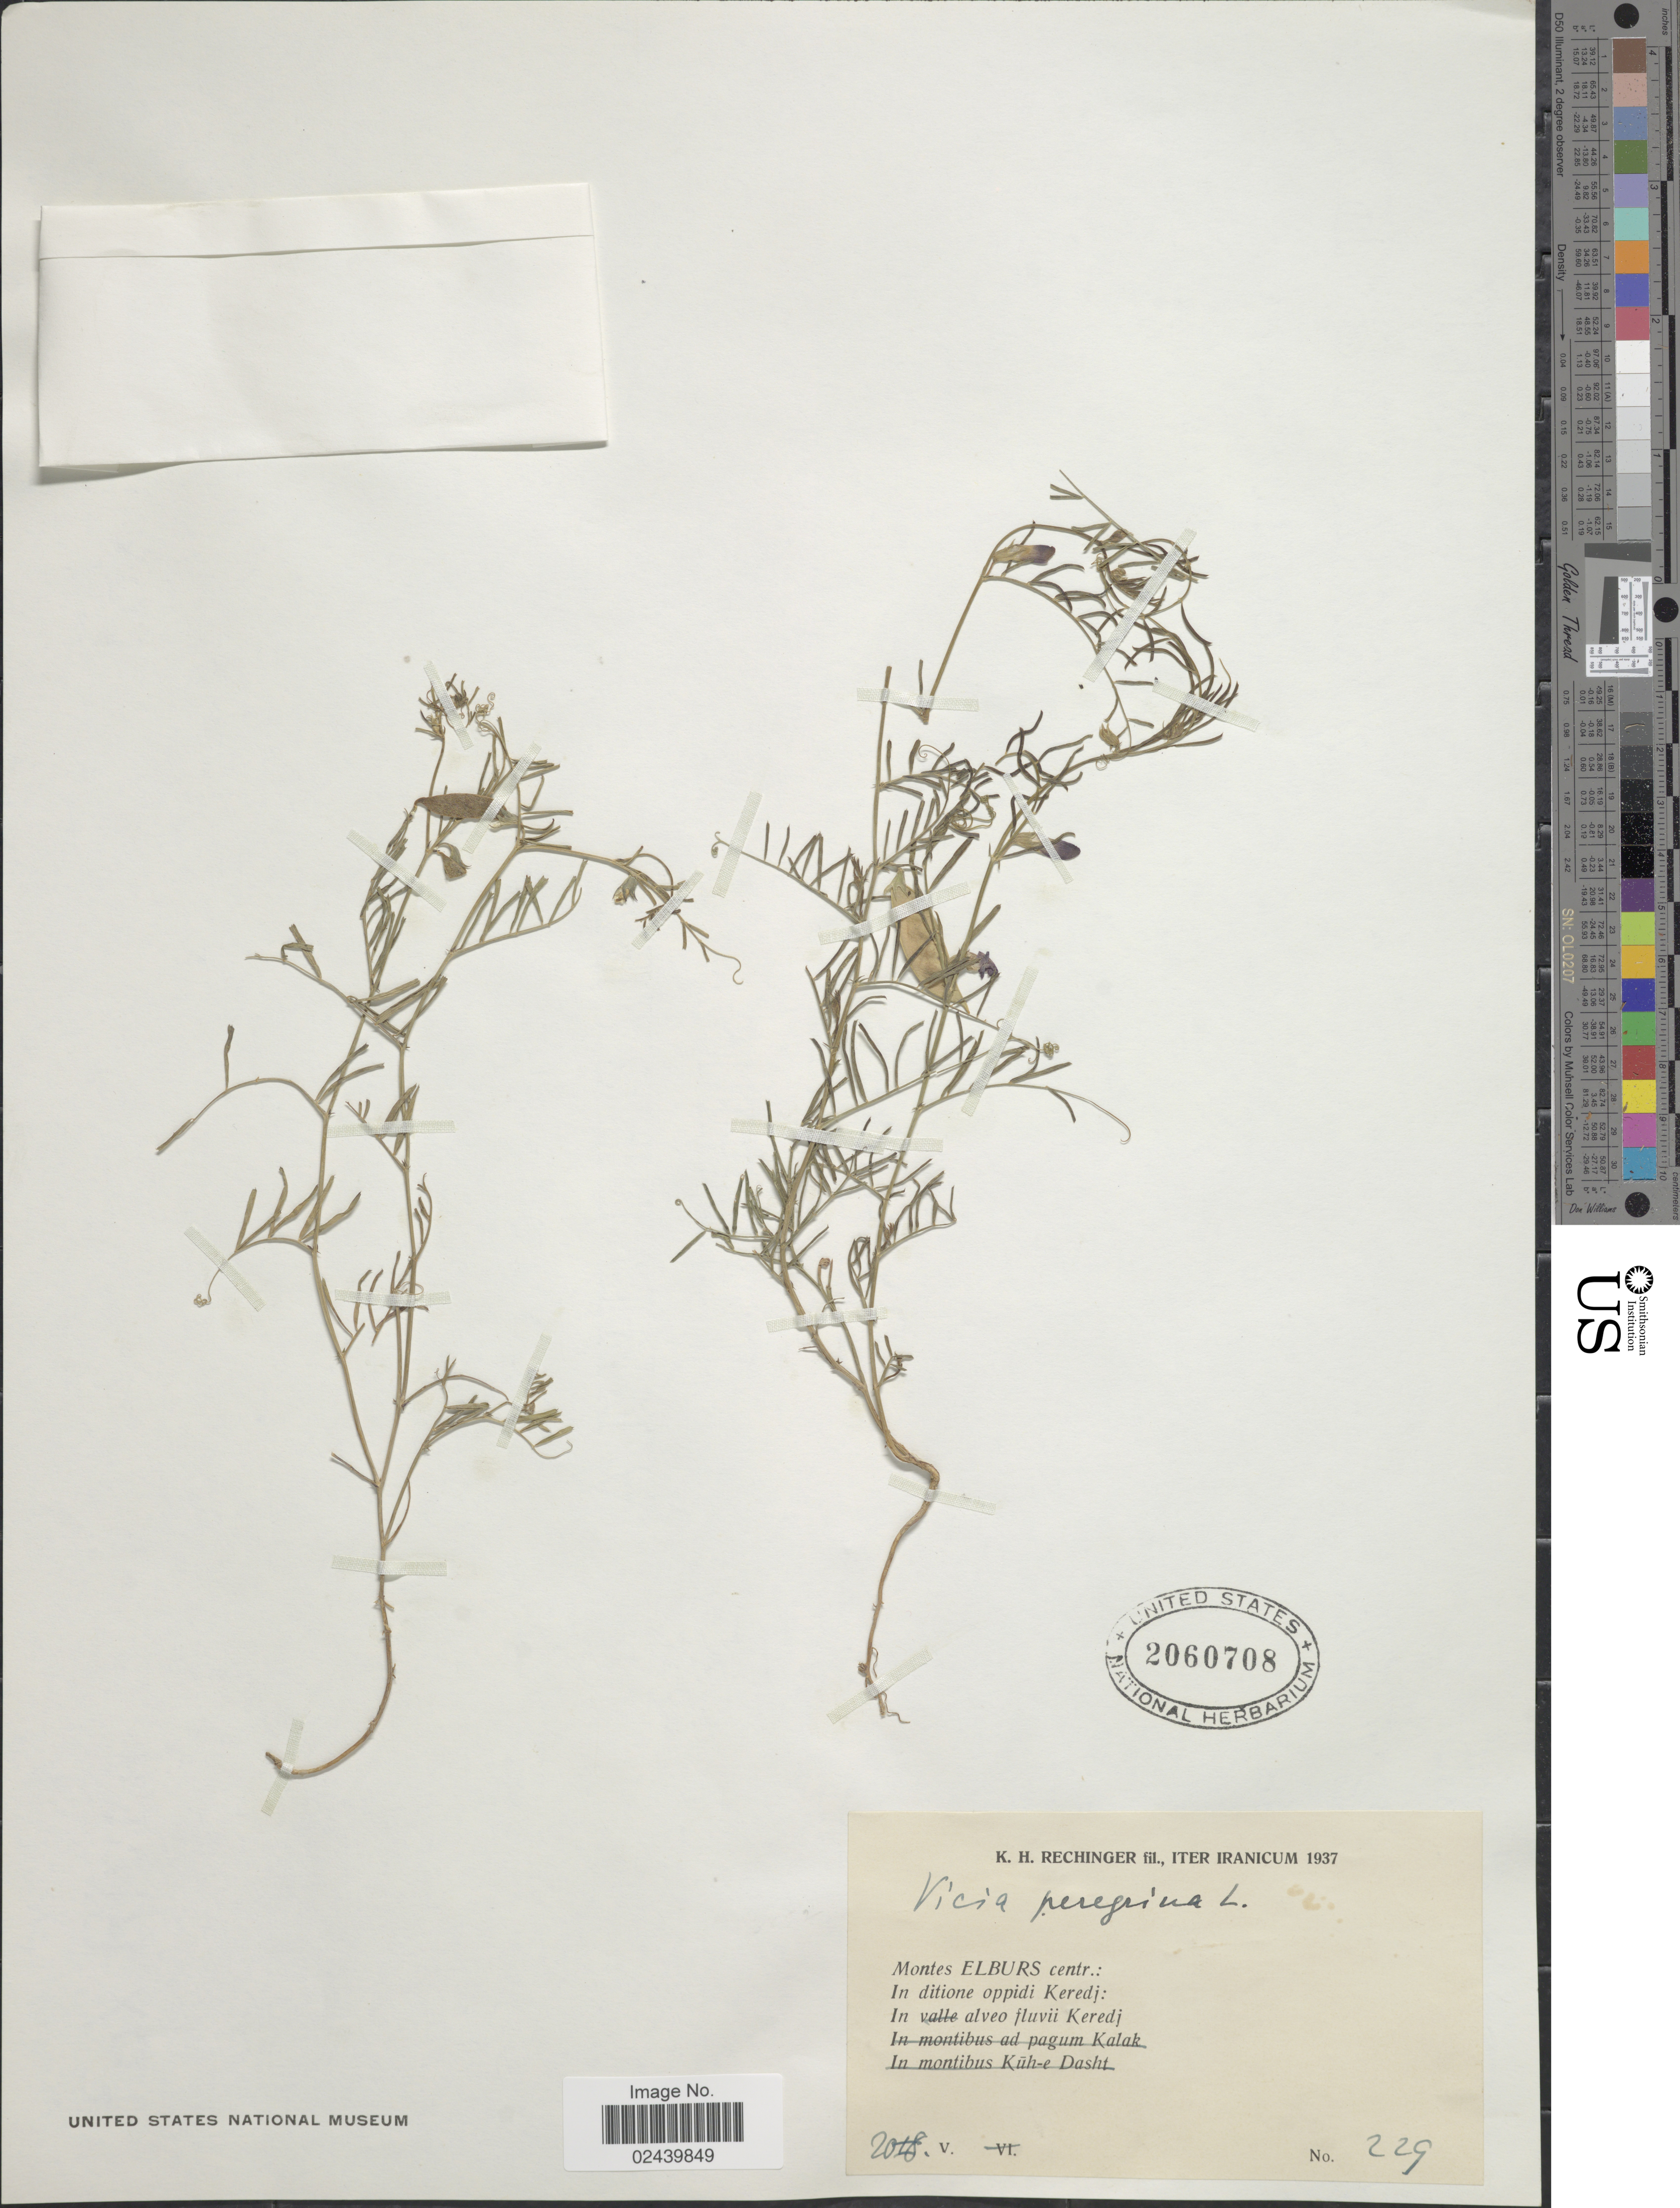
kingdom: Plantae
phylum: Tracheophyta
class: Magnoliopsida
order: Fabales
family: Fabaceae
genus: Vicia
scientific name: Vicia peregrina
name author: L.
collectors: K. H. Rechinger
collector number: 229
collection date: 1937-05-20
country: Iran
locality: Montes Elburs centr.: In ditione oppidi Keredj: In alveo fluvii Keredj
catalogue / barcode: US 2060708